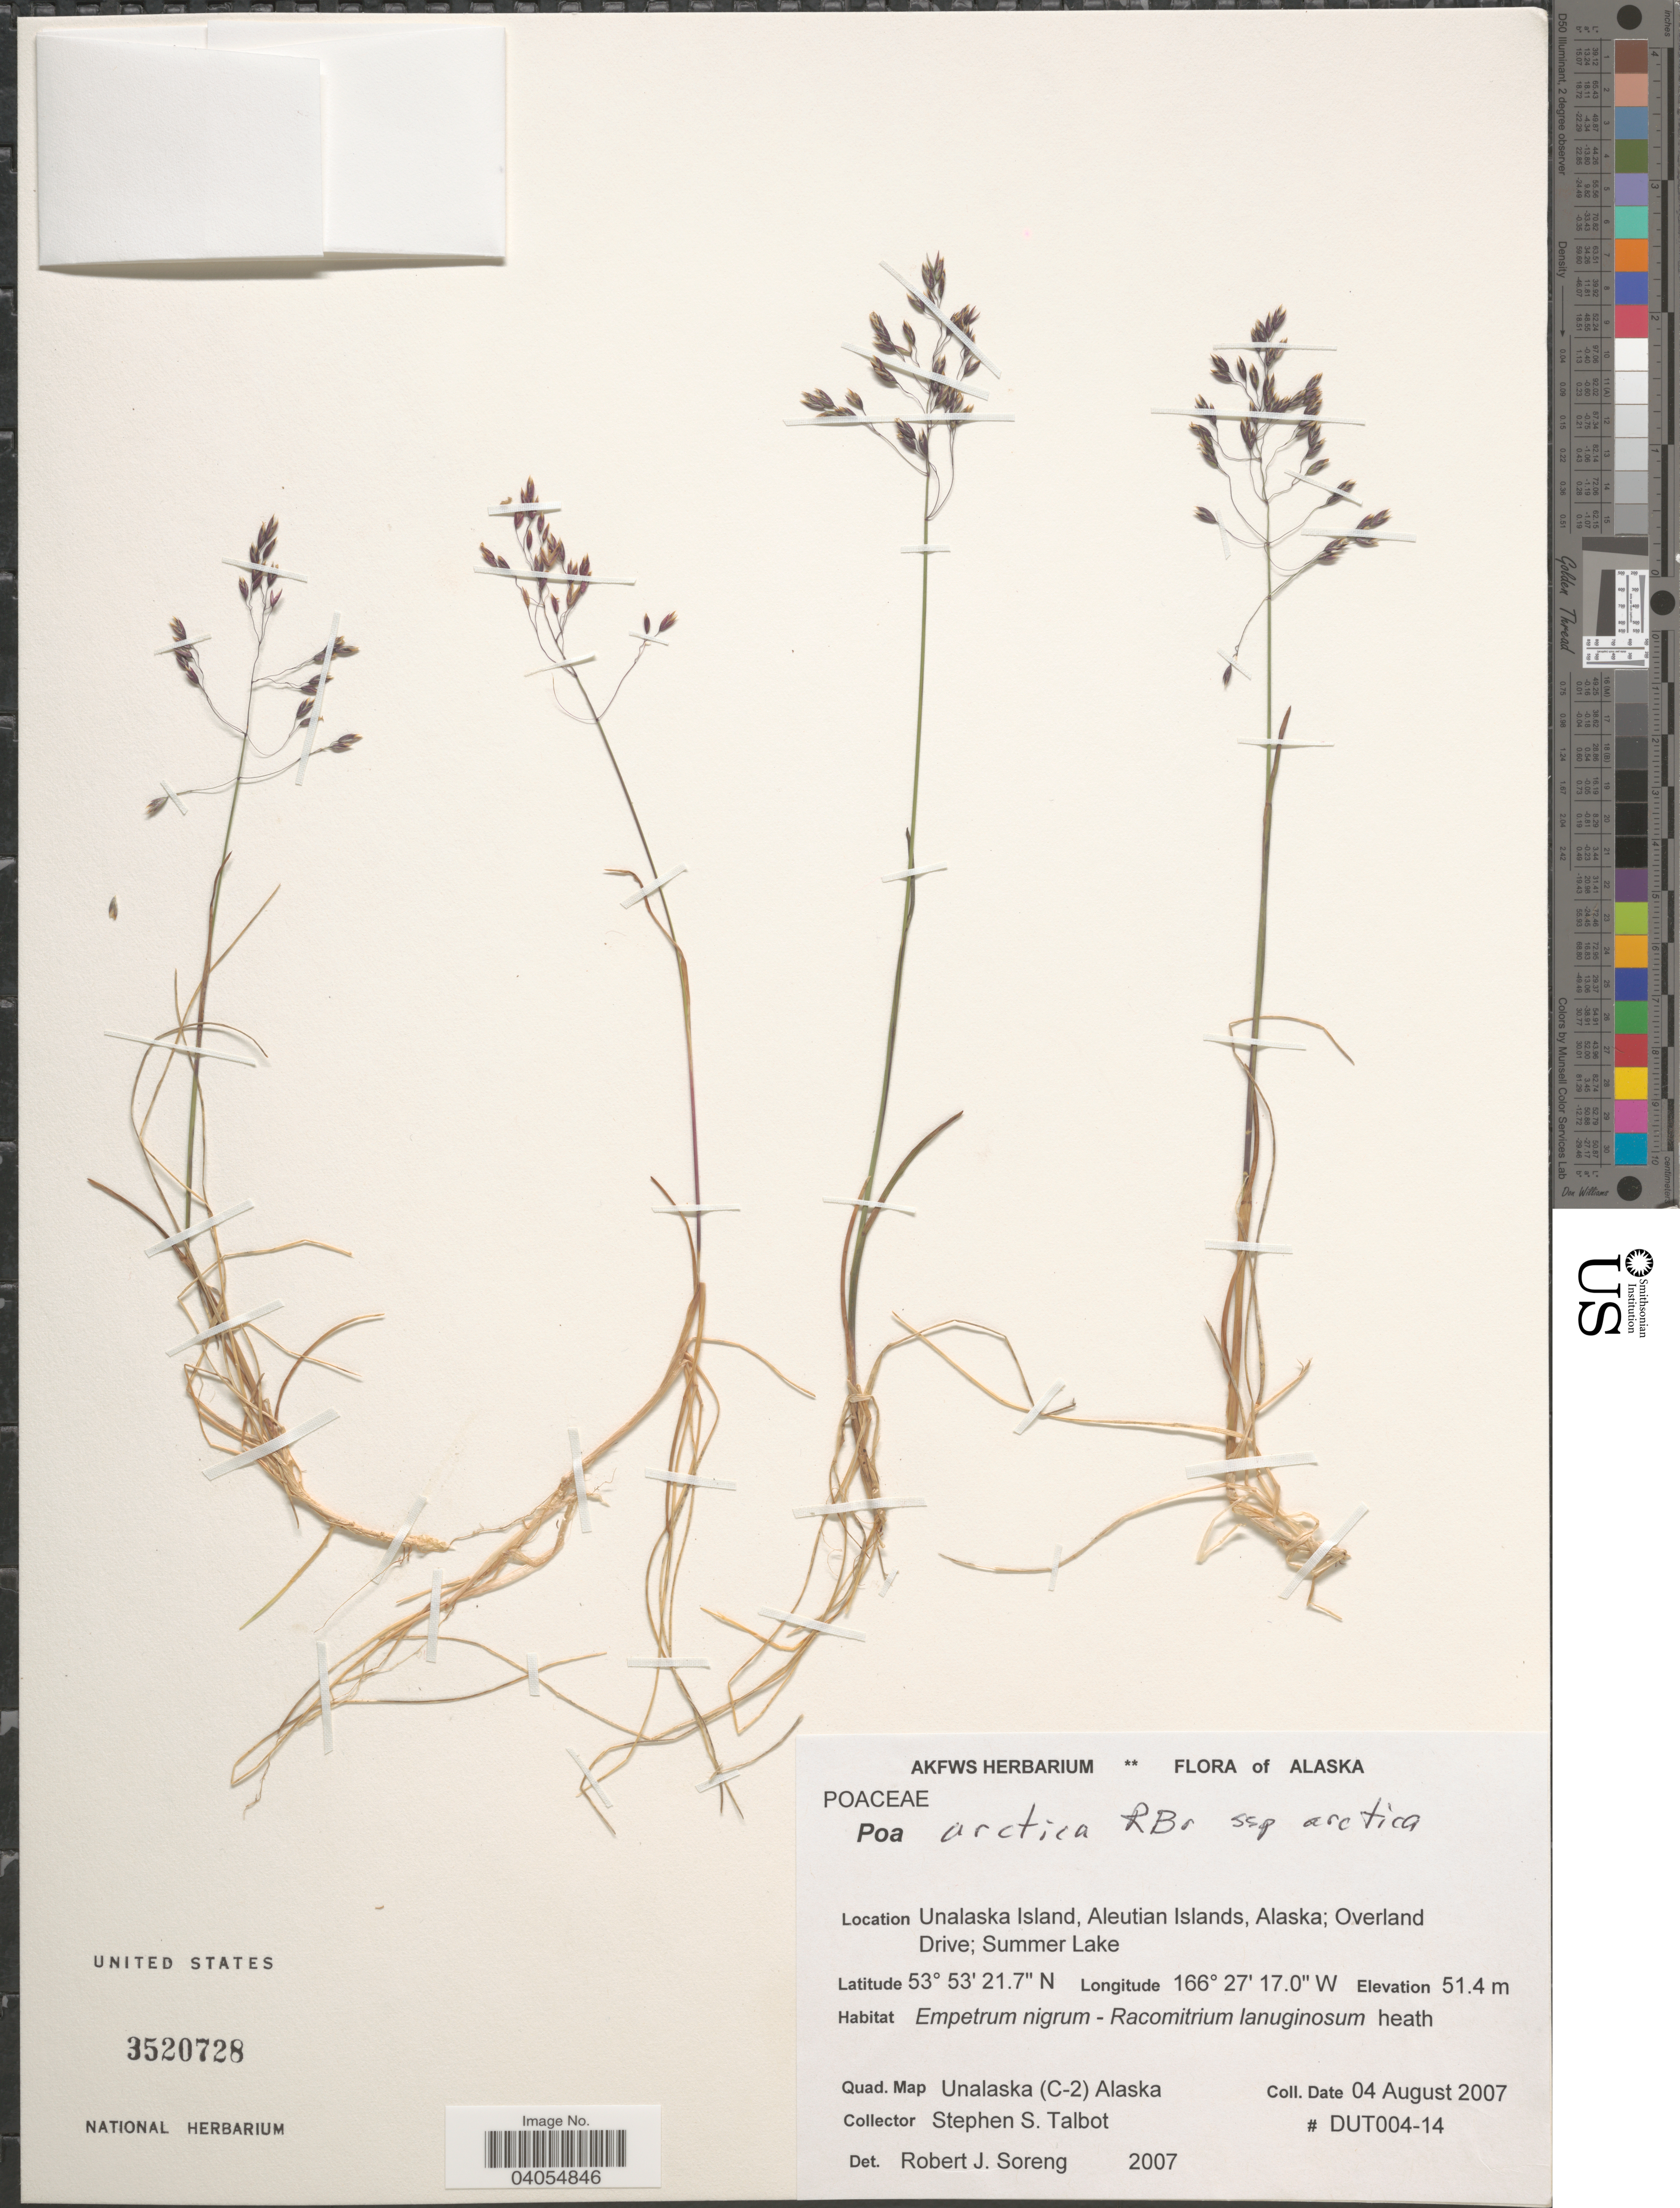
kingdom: Plantae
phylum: Tracheophyta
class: Liliopsida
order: Poales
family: Poaceae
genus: Poa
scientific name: Poa arctica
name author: R. Br.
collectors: S. S. Talbot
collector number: DUT004-14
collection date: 2007-08-04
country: United States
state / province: Alaska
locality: Unalaska Island, Aleutian Islands; Overland Drive; Summer Lake. Quad. Map Unalaska (C-2).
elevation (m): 51.4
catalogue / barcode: US 3520728